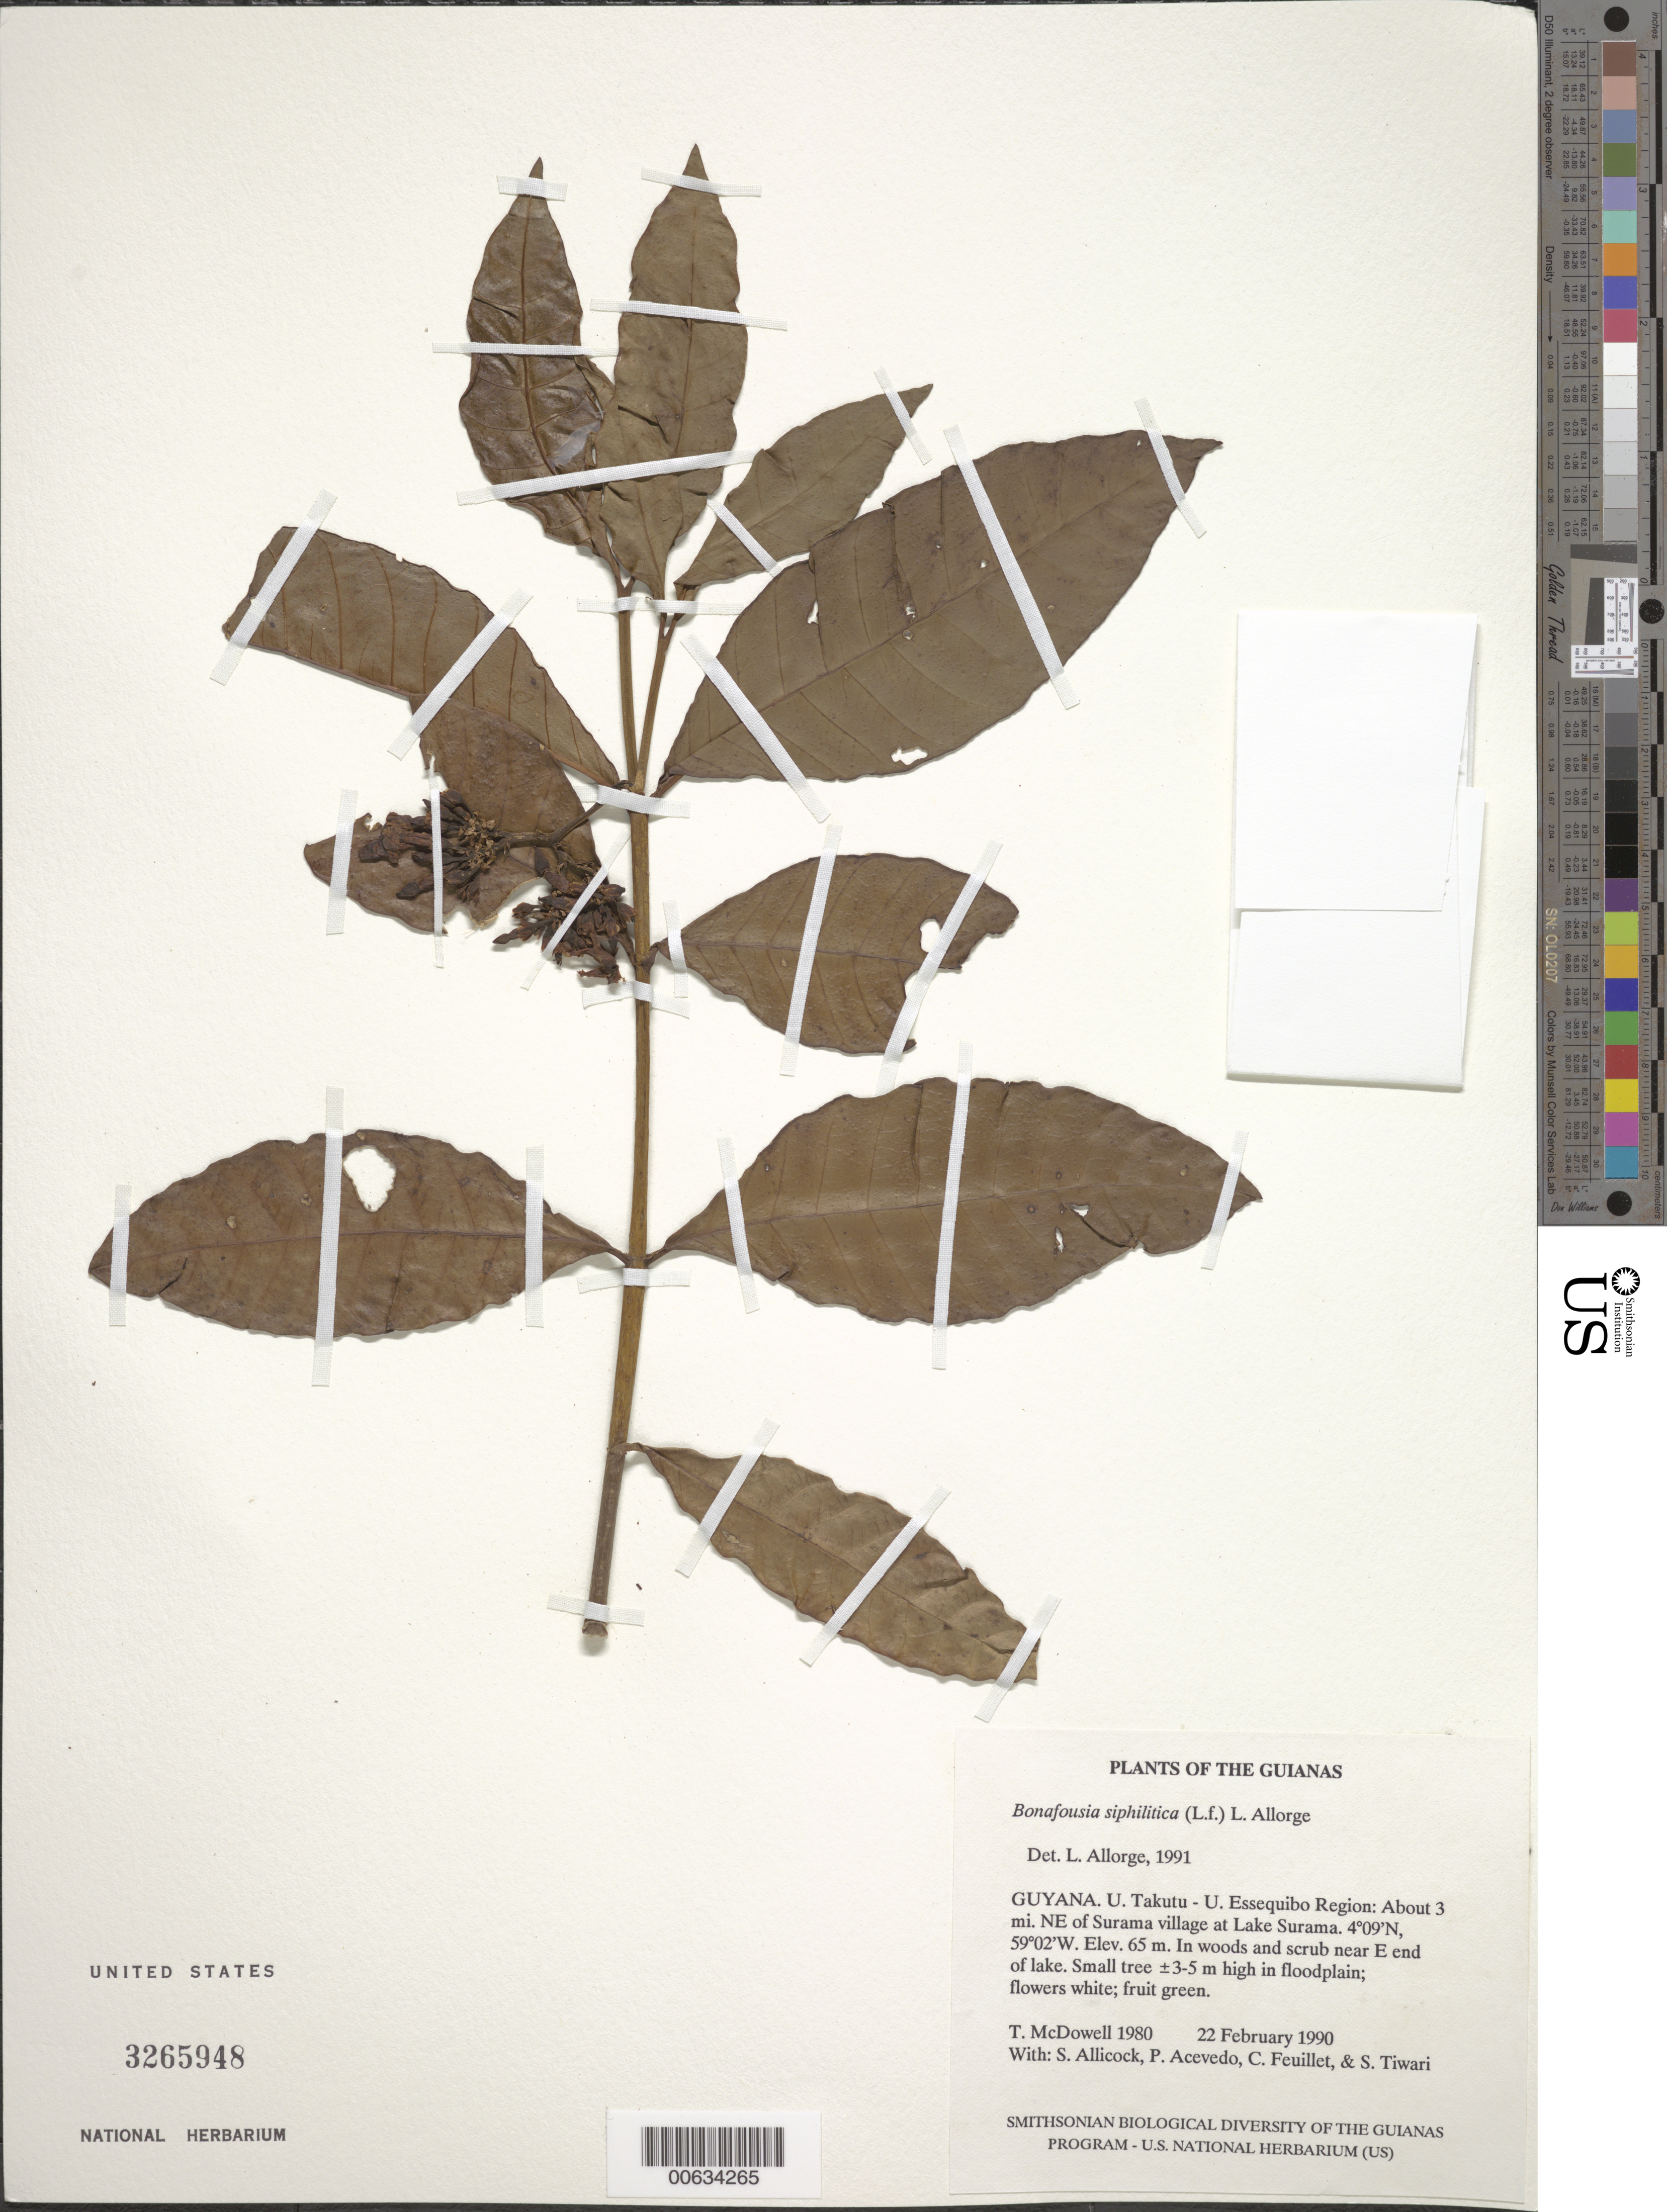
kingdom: Plantae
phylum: Tracheophyta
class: Magnoliopsida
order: Gentianales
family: Apocynaceae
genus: Bonafousia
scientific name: Bonafousia siphilitica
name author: (L. f.) L. Allorge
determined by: Allorge, L.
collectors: T. McDowell, S. Allicock, P. Acevedo-Rodr., C. Feuillet & S. Tiwari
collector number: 1980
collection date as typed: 22 February 1990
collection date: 1990-02-22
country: Guyana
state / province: U. Takutu-U. Essequibo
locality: About 3 mi. NE of Surama village, near eastern end of Lake Surama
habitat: Woods and scrub besides lake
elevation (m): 65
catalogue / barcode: US 3265948